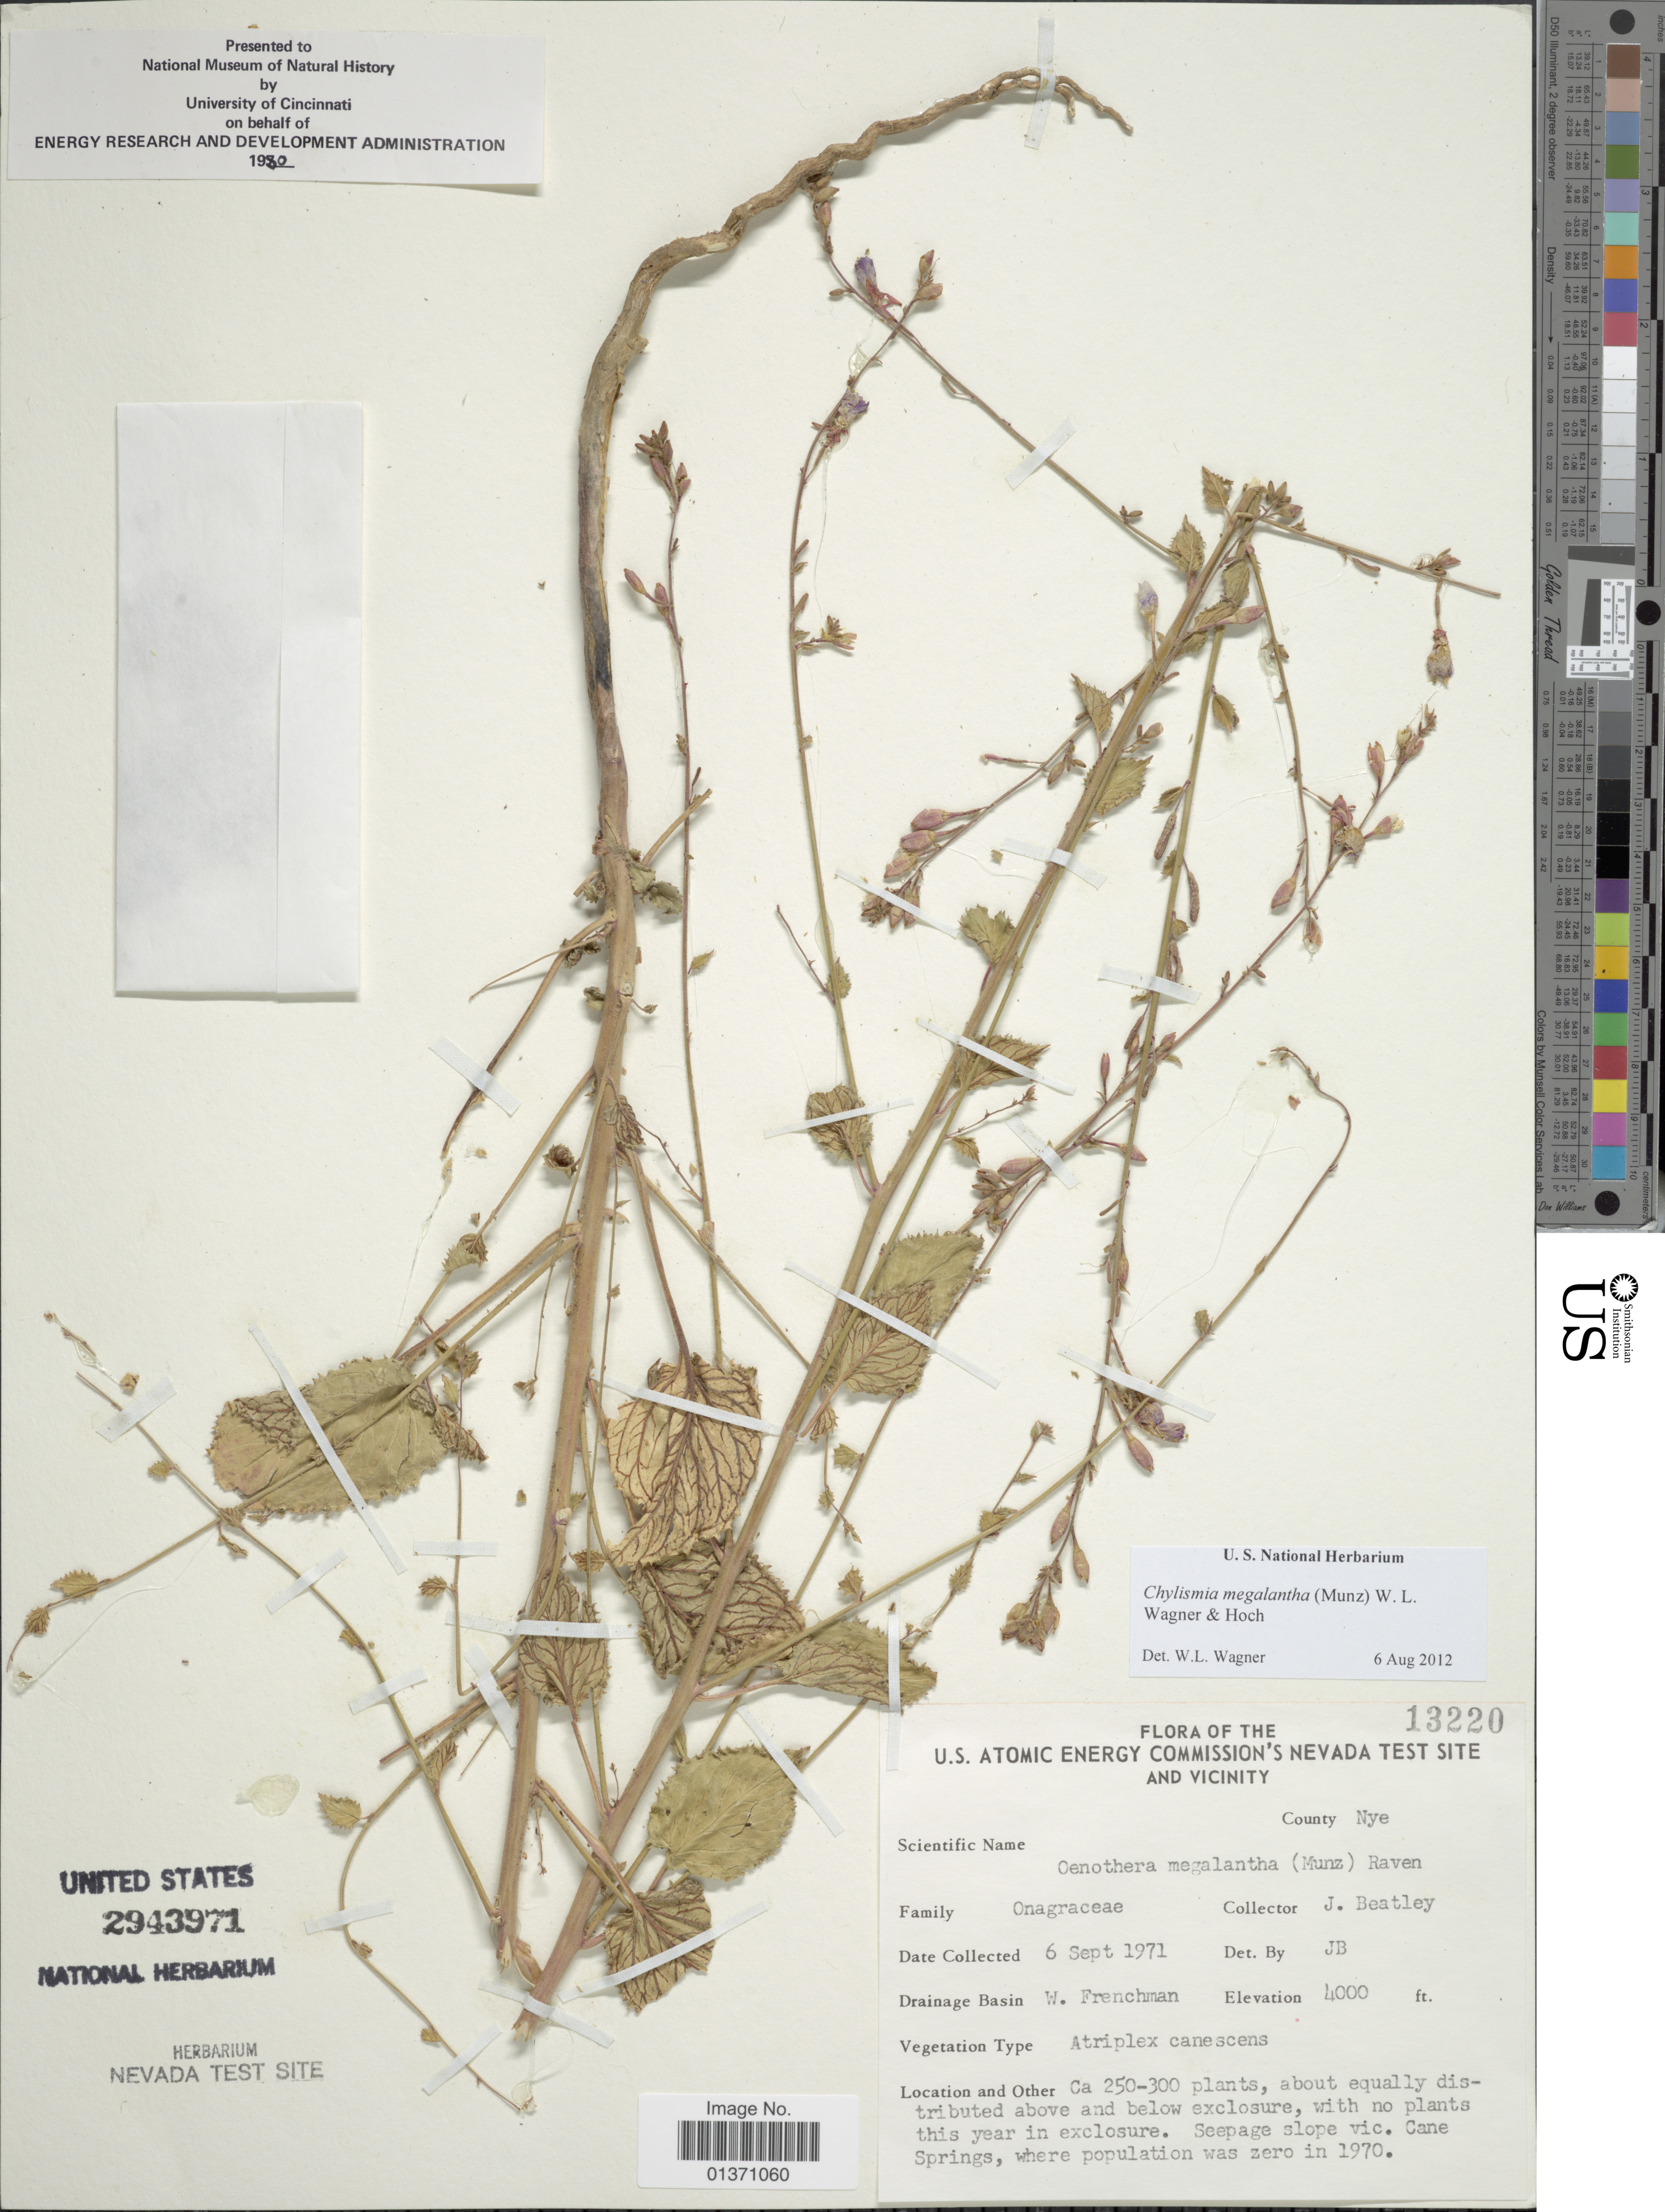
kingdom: Plantae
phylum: Tracheophyta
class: Magnoliopsida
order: Myrtales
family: Onagraceae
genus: Chylismia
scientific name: Chylismia megalantha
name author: (Munz) W.L. Wagner & Hoch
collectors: J. C. Beatley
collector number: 13220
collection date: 1971-09-06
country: United States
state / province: Nevada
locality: U. S. Atomic Energy Commission's Nevada Test Site and Vicinity, W. Frenchman, Seepage slope vic. Cane Springs, where population was zero in 1970, County Nye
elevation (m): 1219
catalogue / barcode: US 2943971